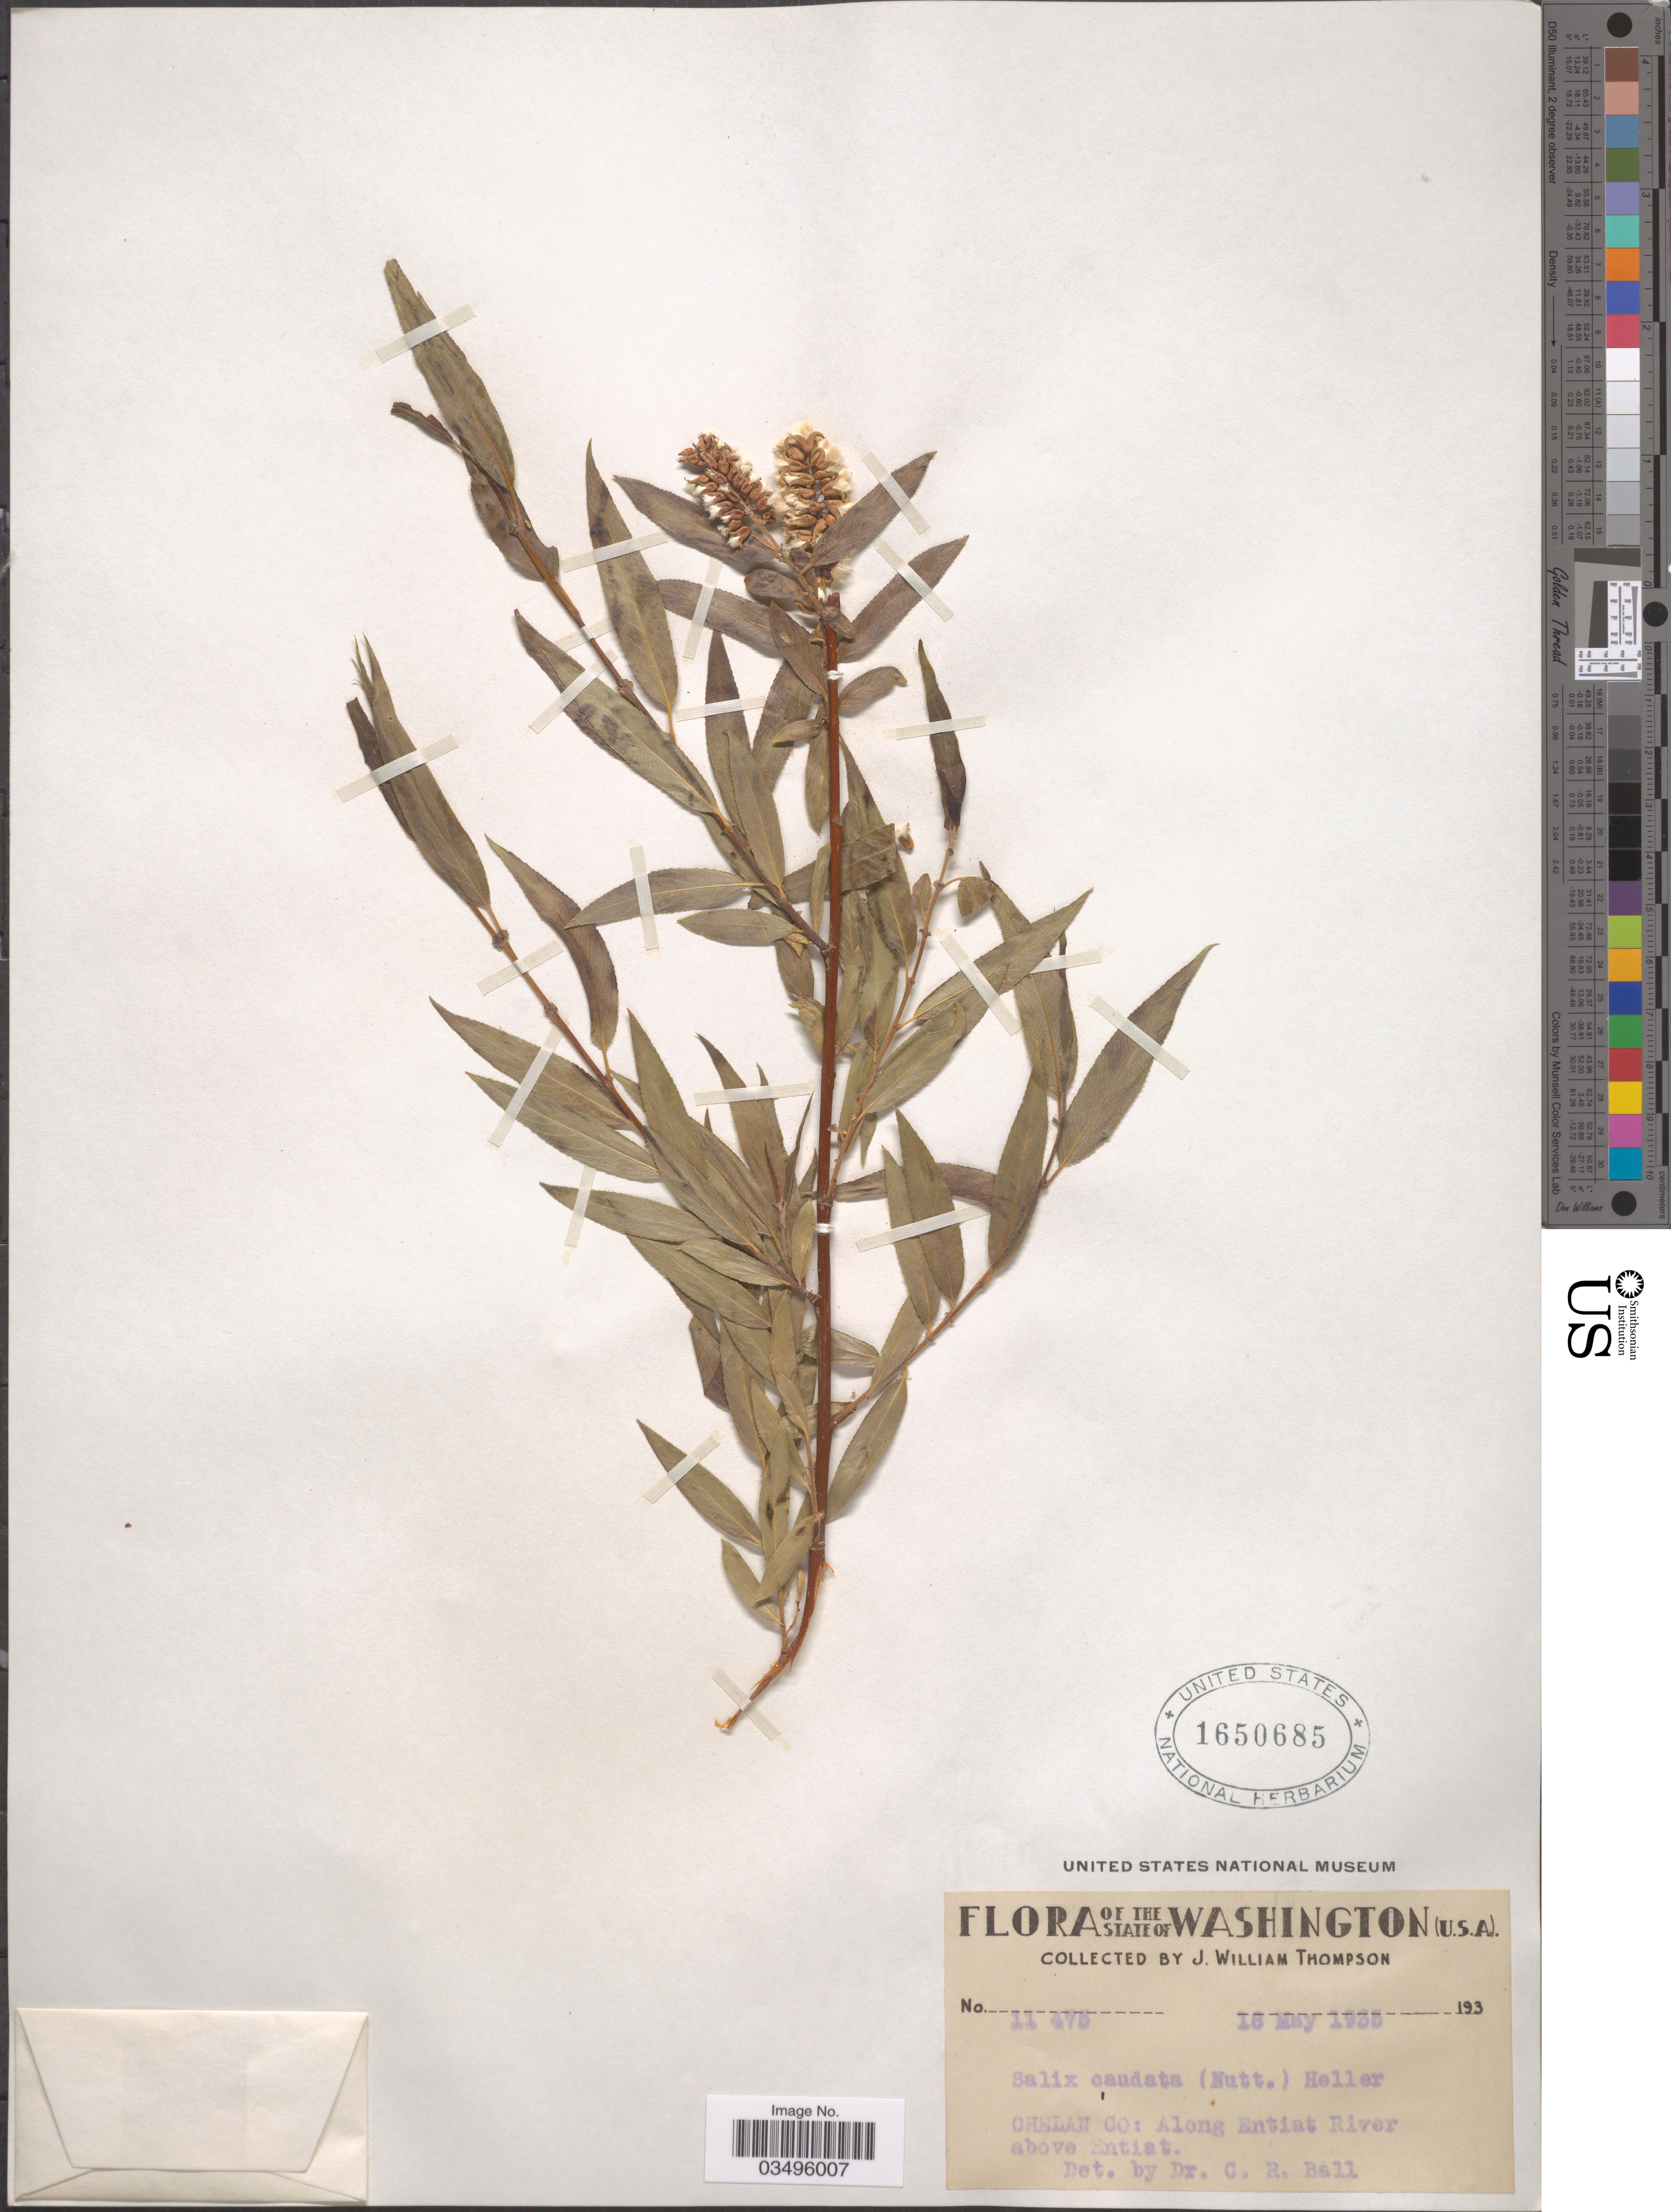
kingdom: Plantae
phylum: Tracheophyta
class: Magnoliopsida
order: Malpighiales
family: Salicaceae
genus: Salix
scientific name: Salix caudata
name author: A. Heller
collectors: J. W. Thompson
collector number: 11475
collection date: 1935-05-18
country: United States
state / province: Washington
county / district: Chelan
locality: Chelan Co: Along Entiat River above Entiat.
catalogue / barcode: US 1650685